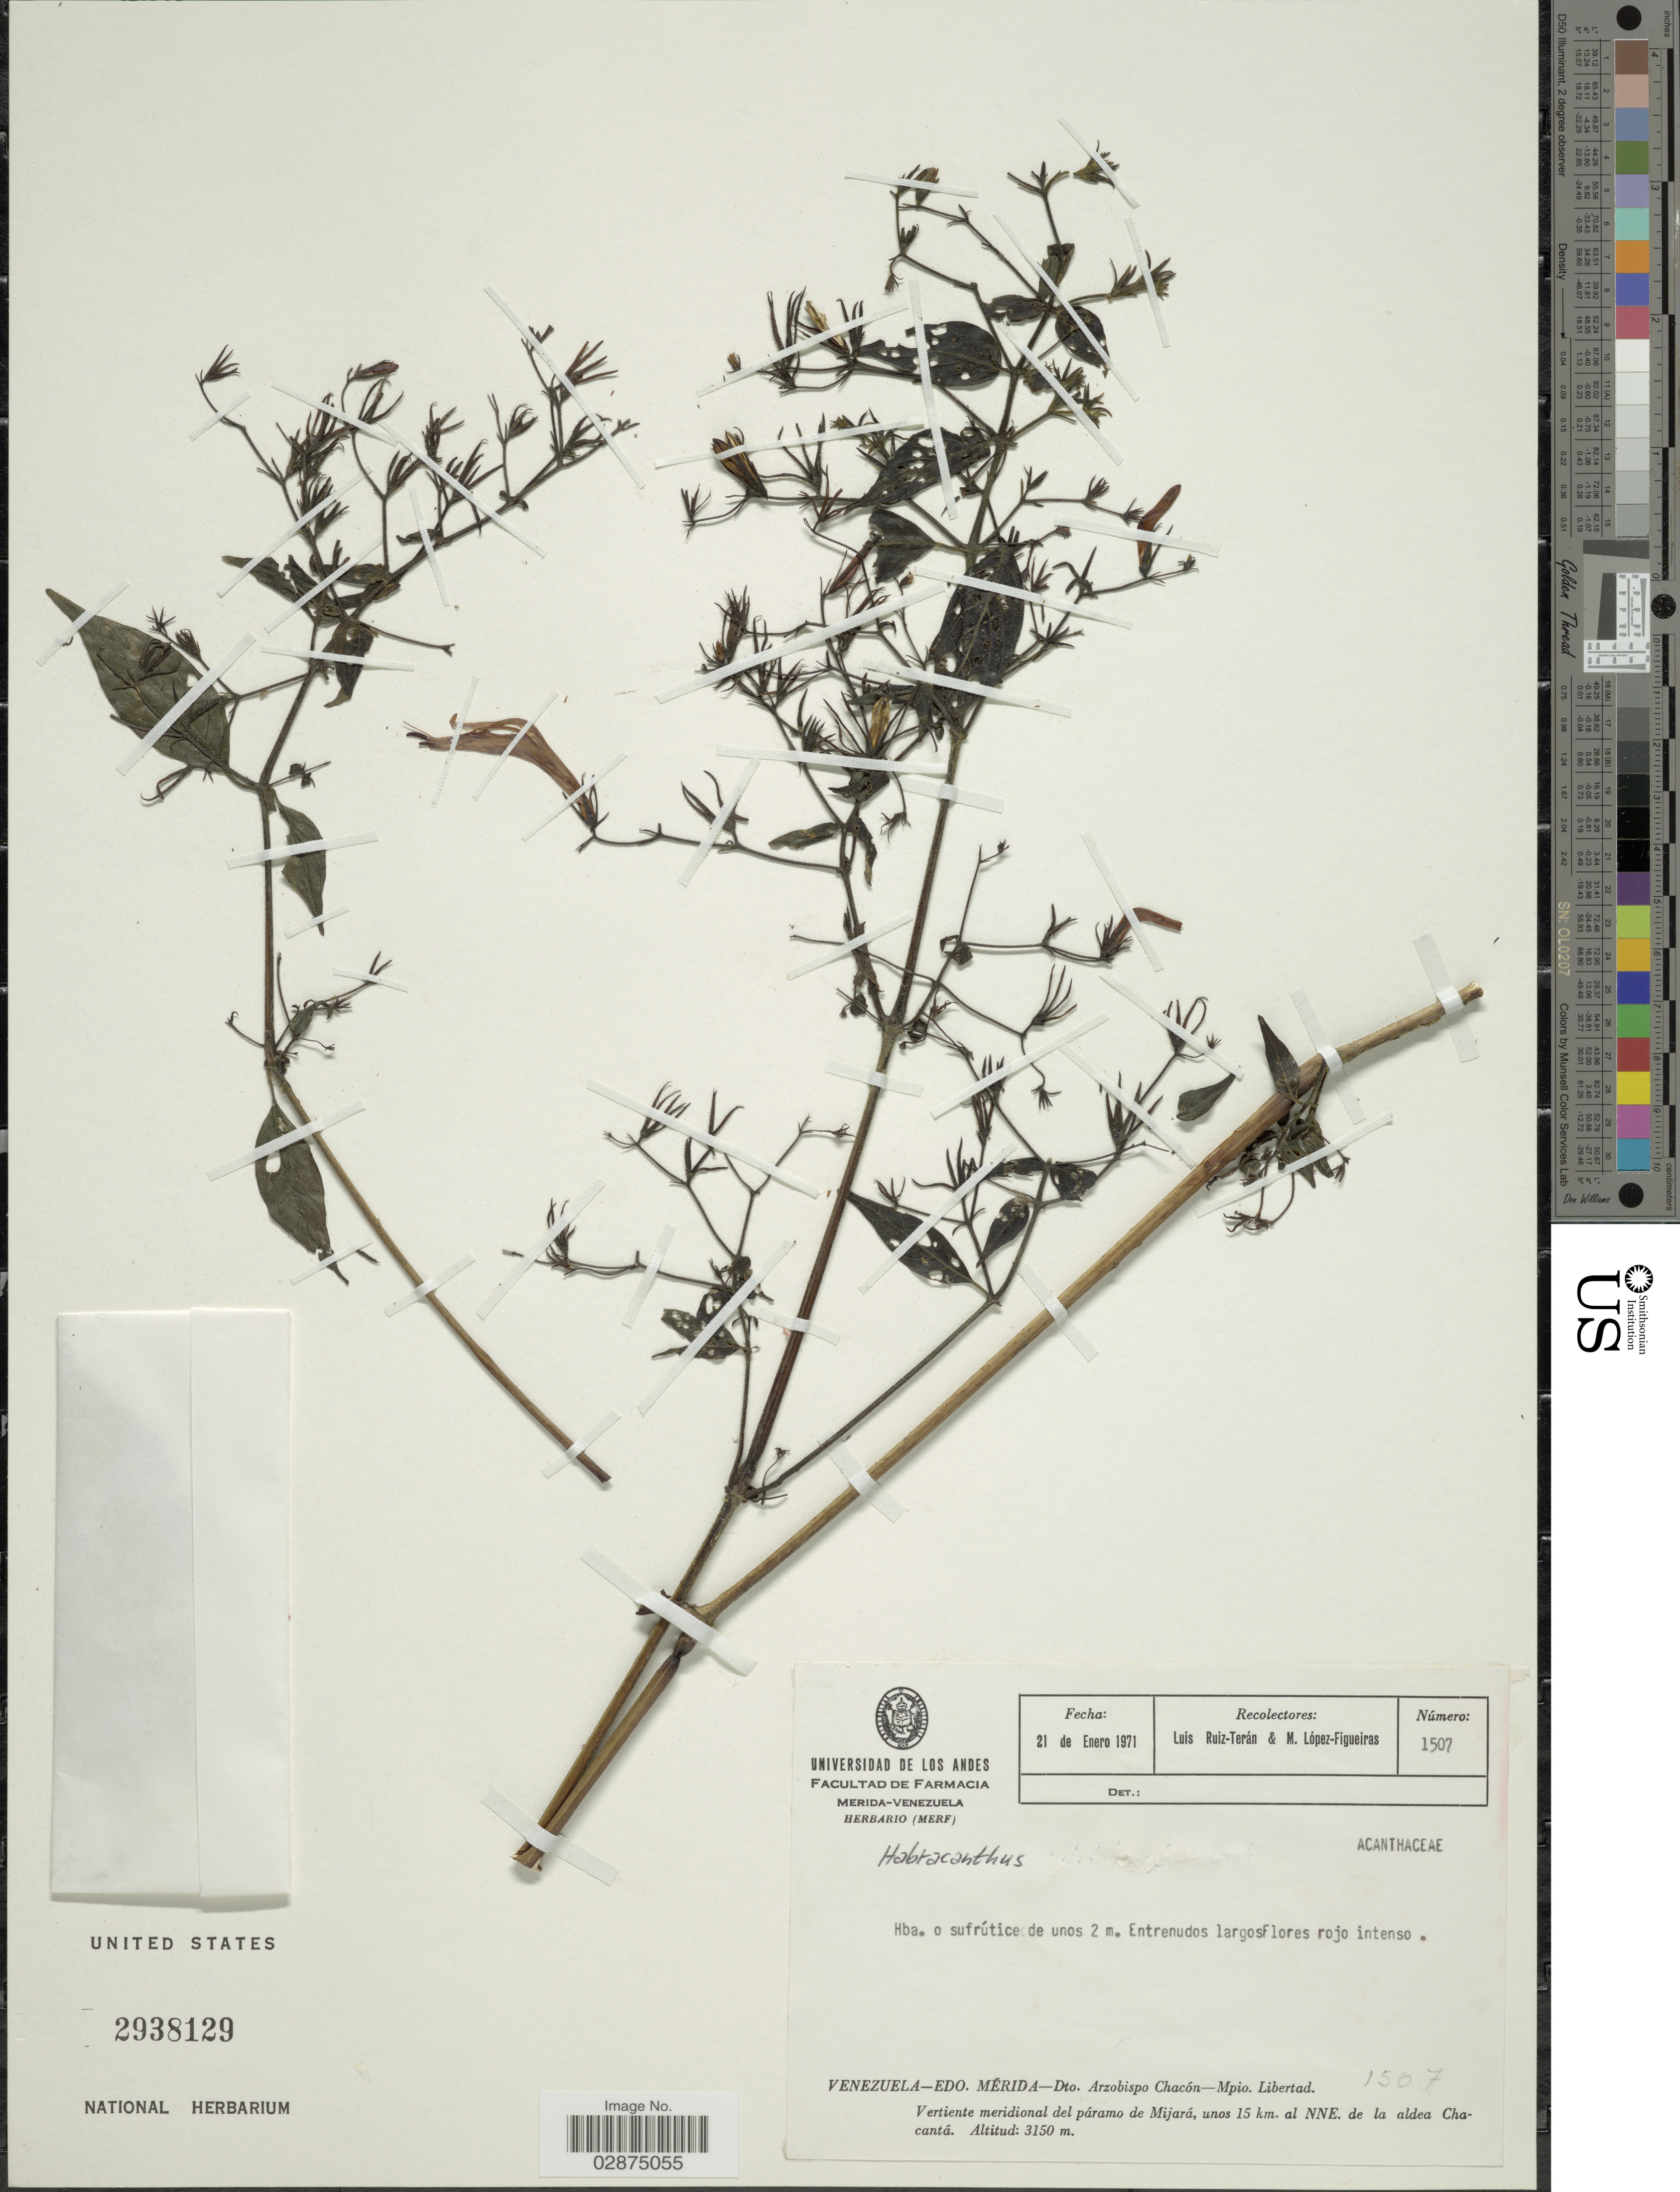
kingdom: Plantae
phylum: Tracheophyta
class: Magnoliopsida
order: Lamiales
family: Acanthaceae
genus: Habracanthus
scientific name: Habracanthus macrochilus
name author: Lindau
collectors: L. Teran & M. López Figueiras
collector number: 1507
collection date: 1971-01-21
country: Venezuela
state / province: Mérida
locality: Edo. Mérida-Dto. Arzobispo Chacón-Mpio. Libertad. Vertiente meridional del páramo de Mijará, unos 15 km. al NNE. de la aldea Chacantá.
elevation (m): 3150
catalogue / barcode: US 2938129